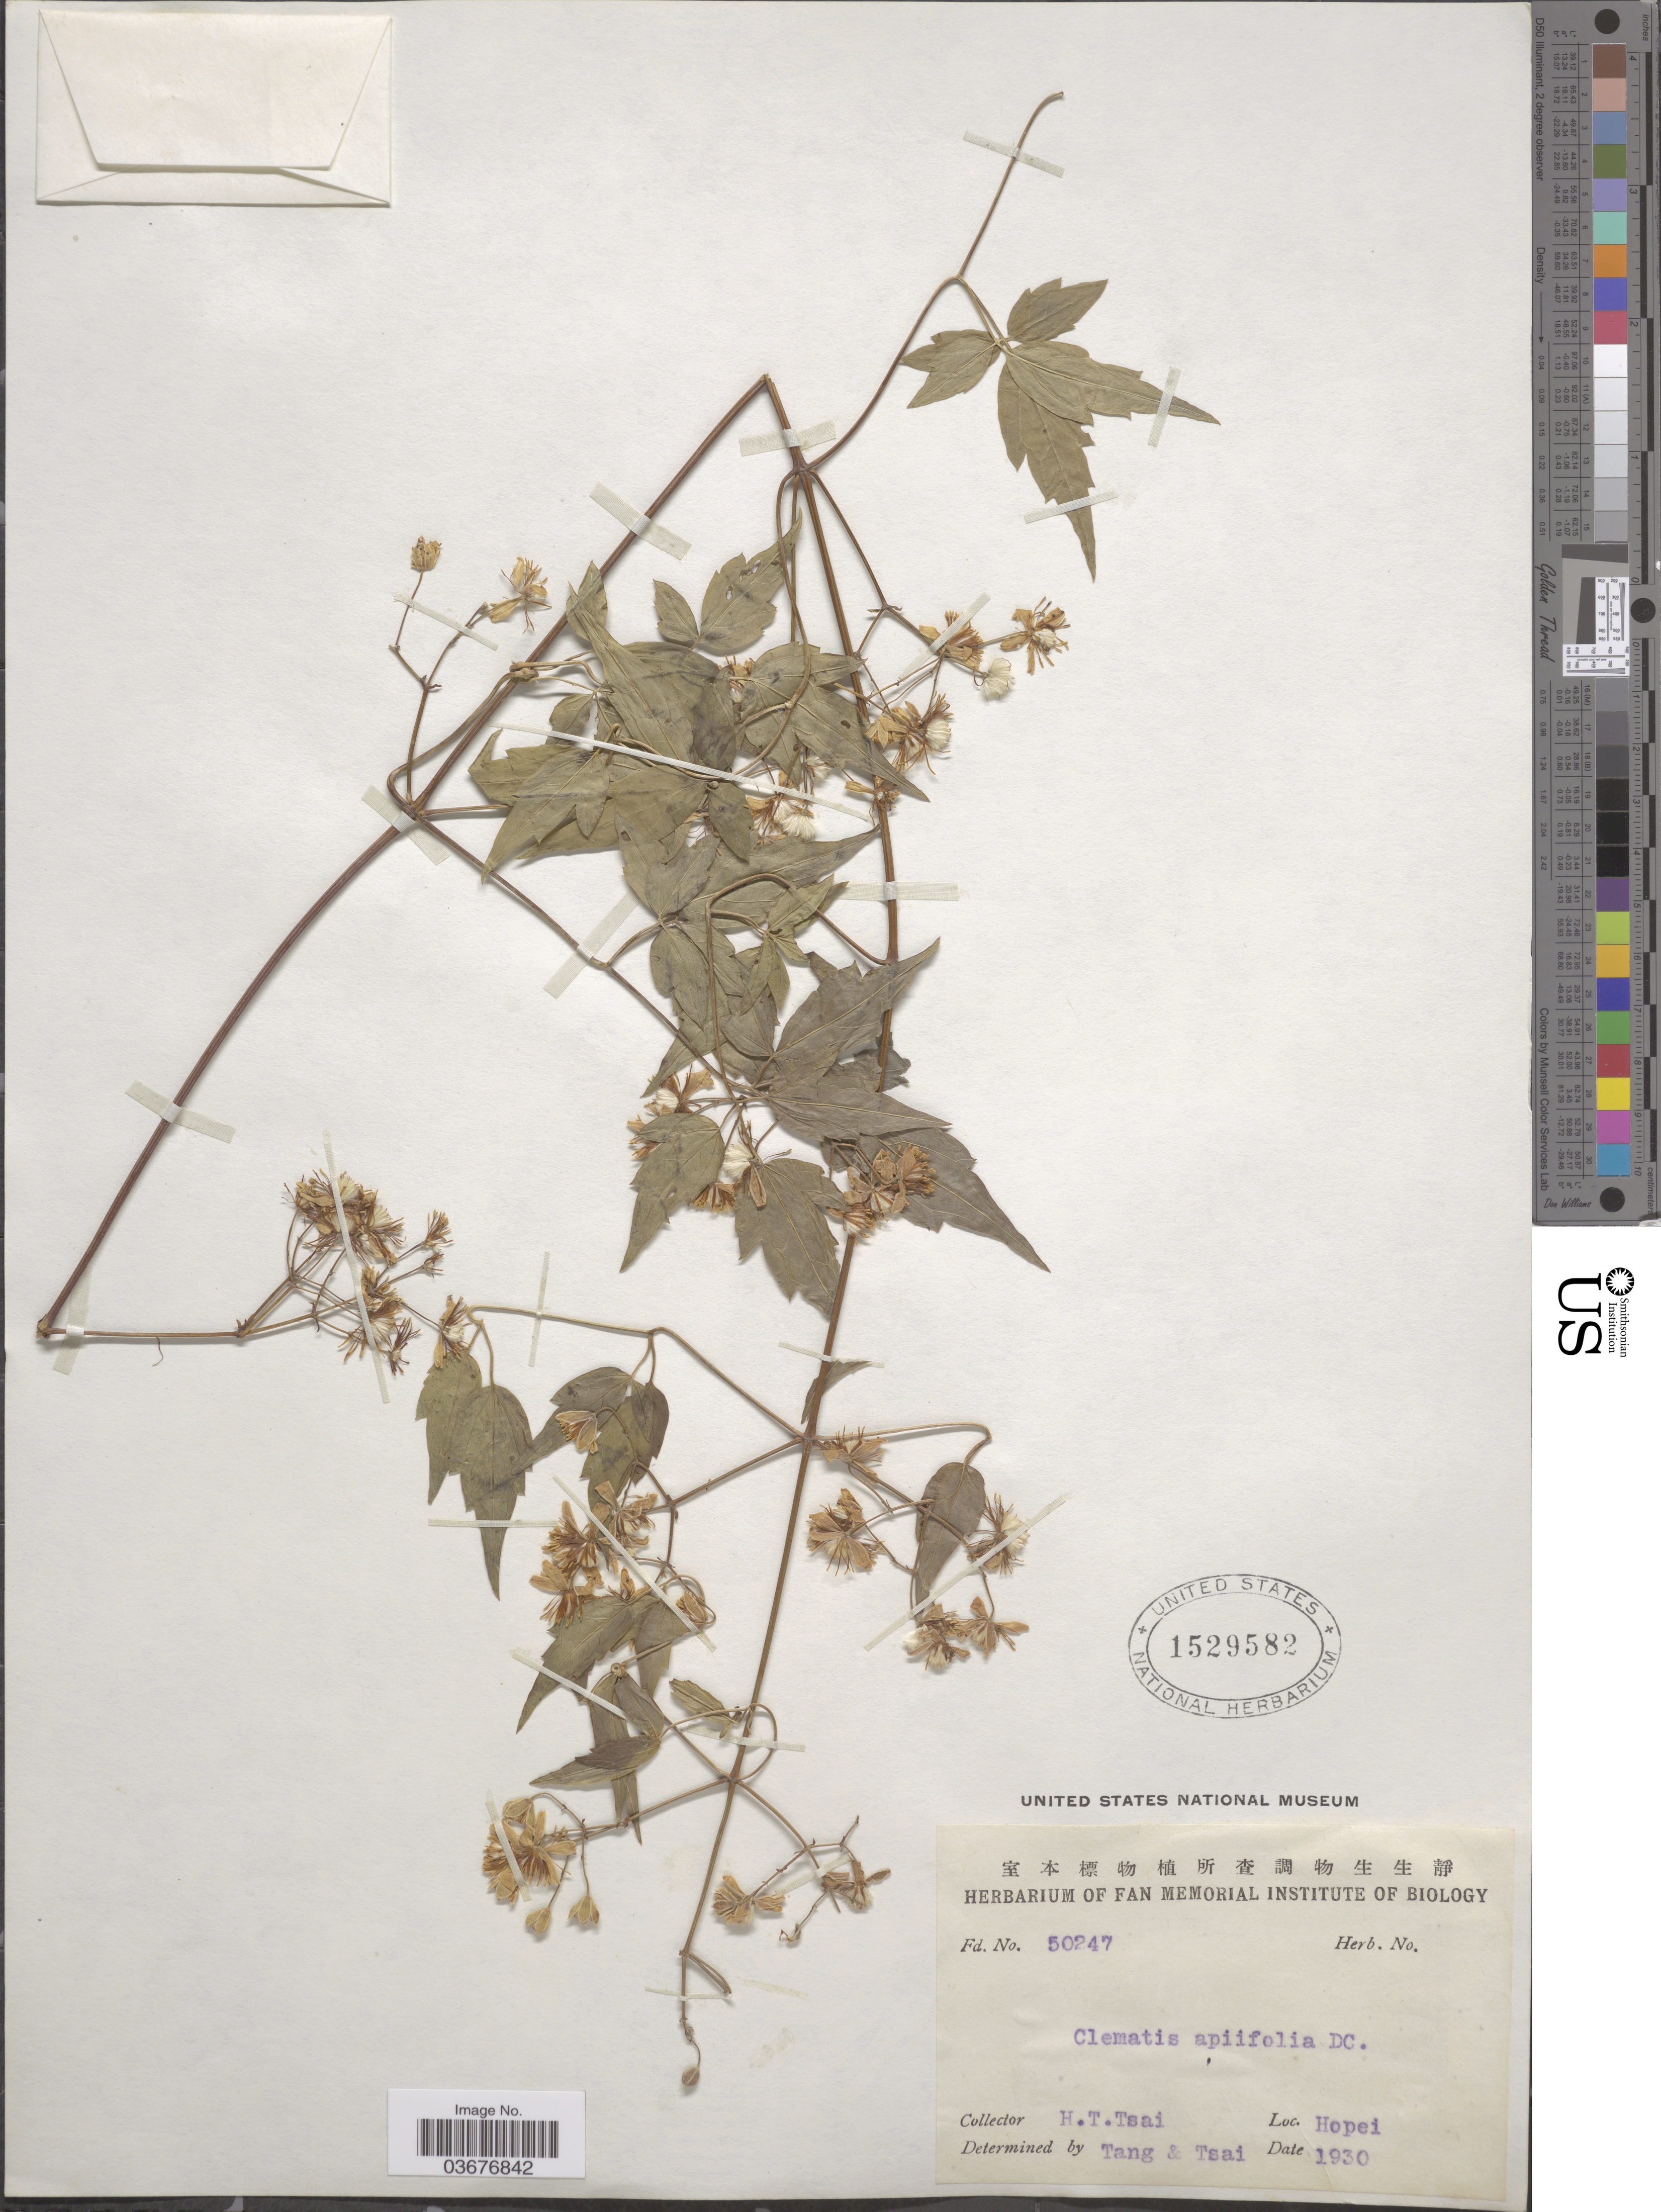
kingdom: Plantae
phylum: Tracheophyta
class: Magnoliopsida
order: Ranunculales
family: Ranunculaceae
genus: Clematis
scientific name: Clematis apiifolia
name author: DC.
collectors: H. Tsai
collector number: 50247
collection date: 1930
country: China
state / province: Hebei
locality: Hopei.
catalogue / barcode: US 1529582